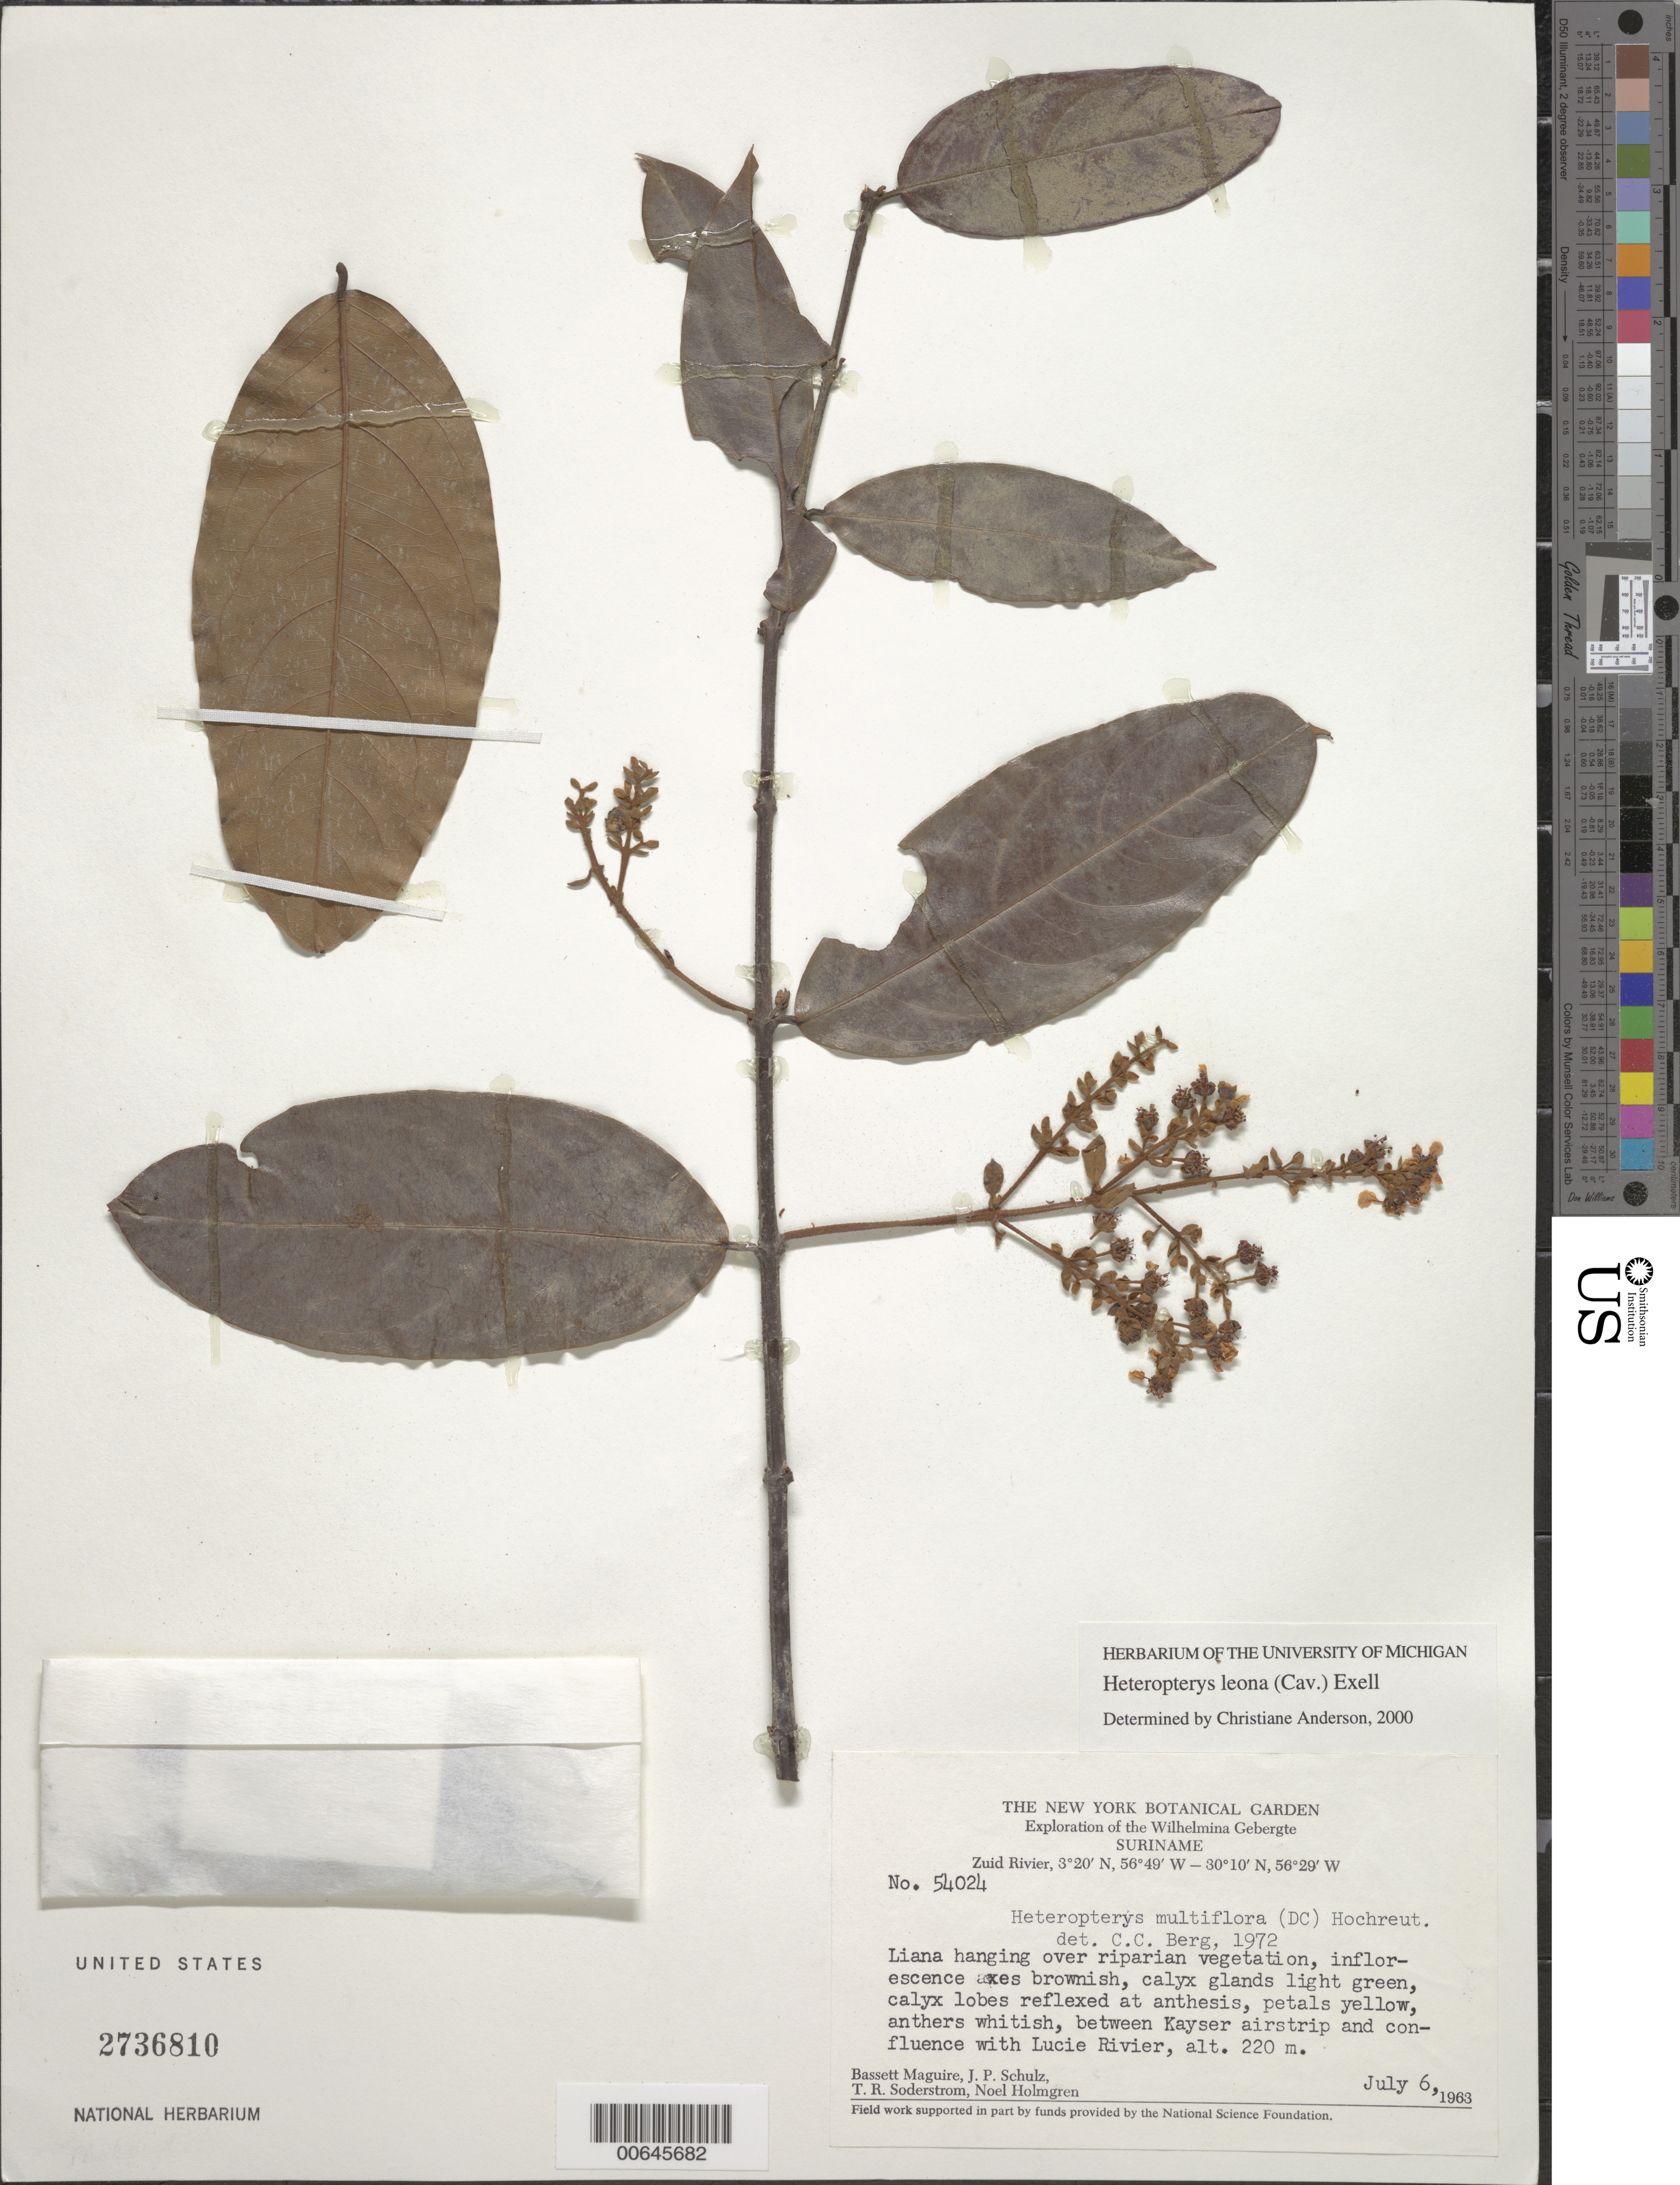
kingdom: Plantae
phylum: Tracheophyta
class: Magnoliopsida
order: Malpighiales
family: Malpighiaceae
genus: Heteropterys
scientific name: Heteropterys leona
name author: (Cav.) Exell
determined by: Anderson, C.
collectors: B. Maguire, J. P. Schulz, T. R. Soderstrom & N. H. Holmgren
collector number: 54024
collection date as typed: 6-Jul-63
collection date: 1963-07-06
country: Suriname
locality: Zuid River, between Kayser airstrip and confluence with Lucie River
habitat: Riparian vegetation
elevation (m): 220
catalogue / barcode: US 2736810